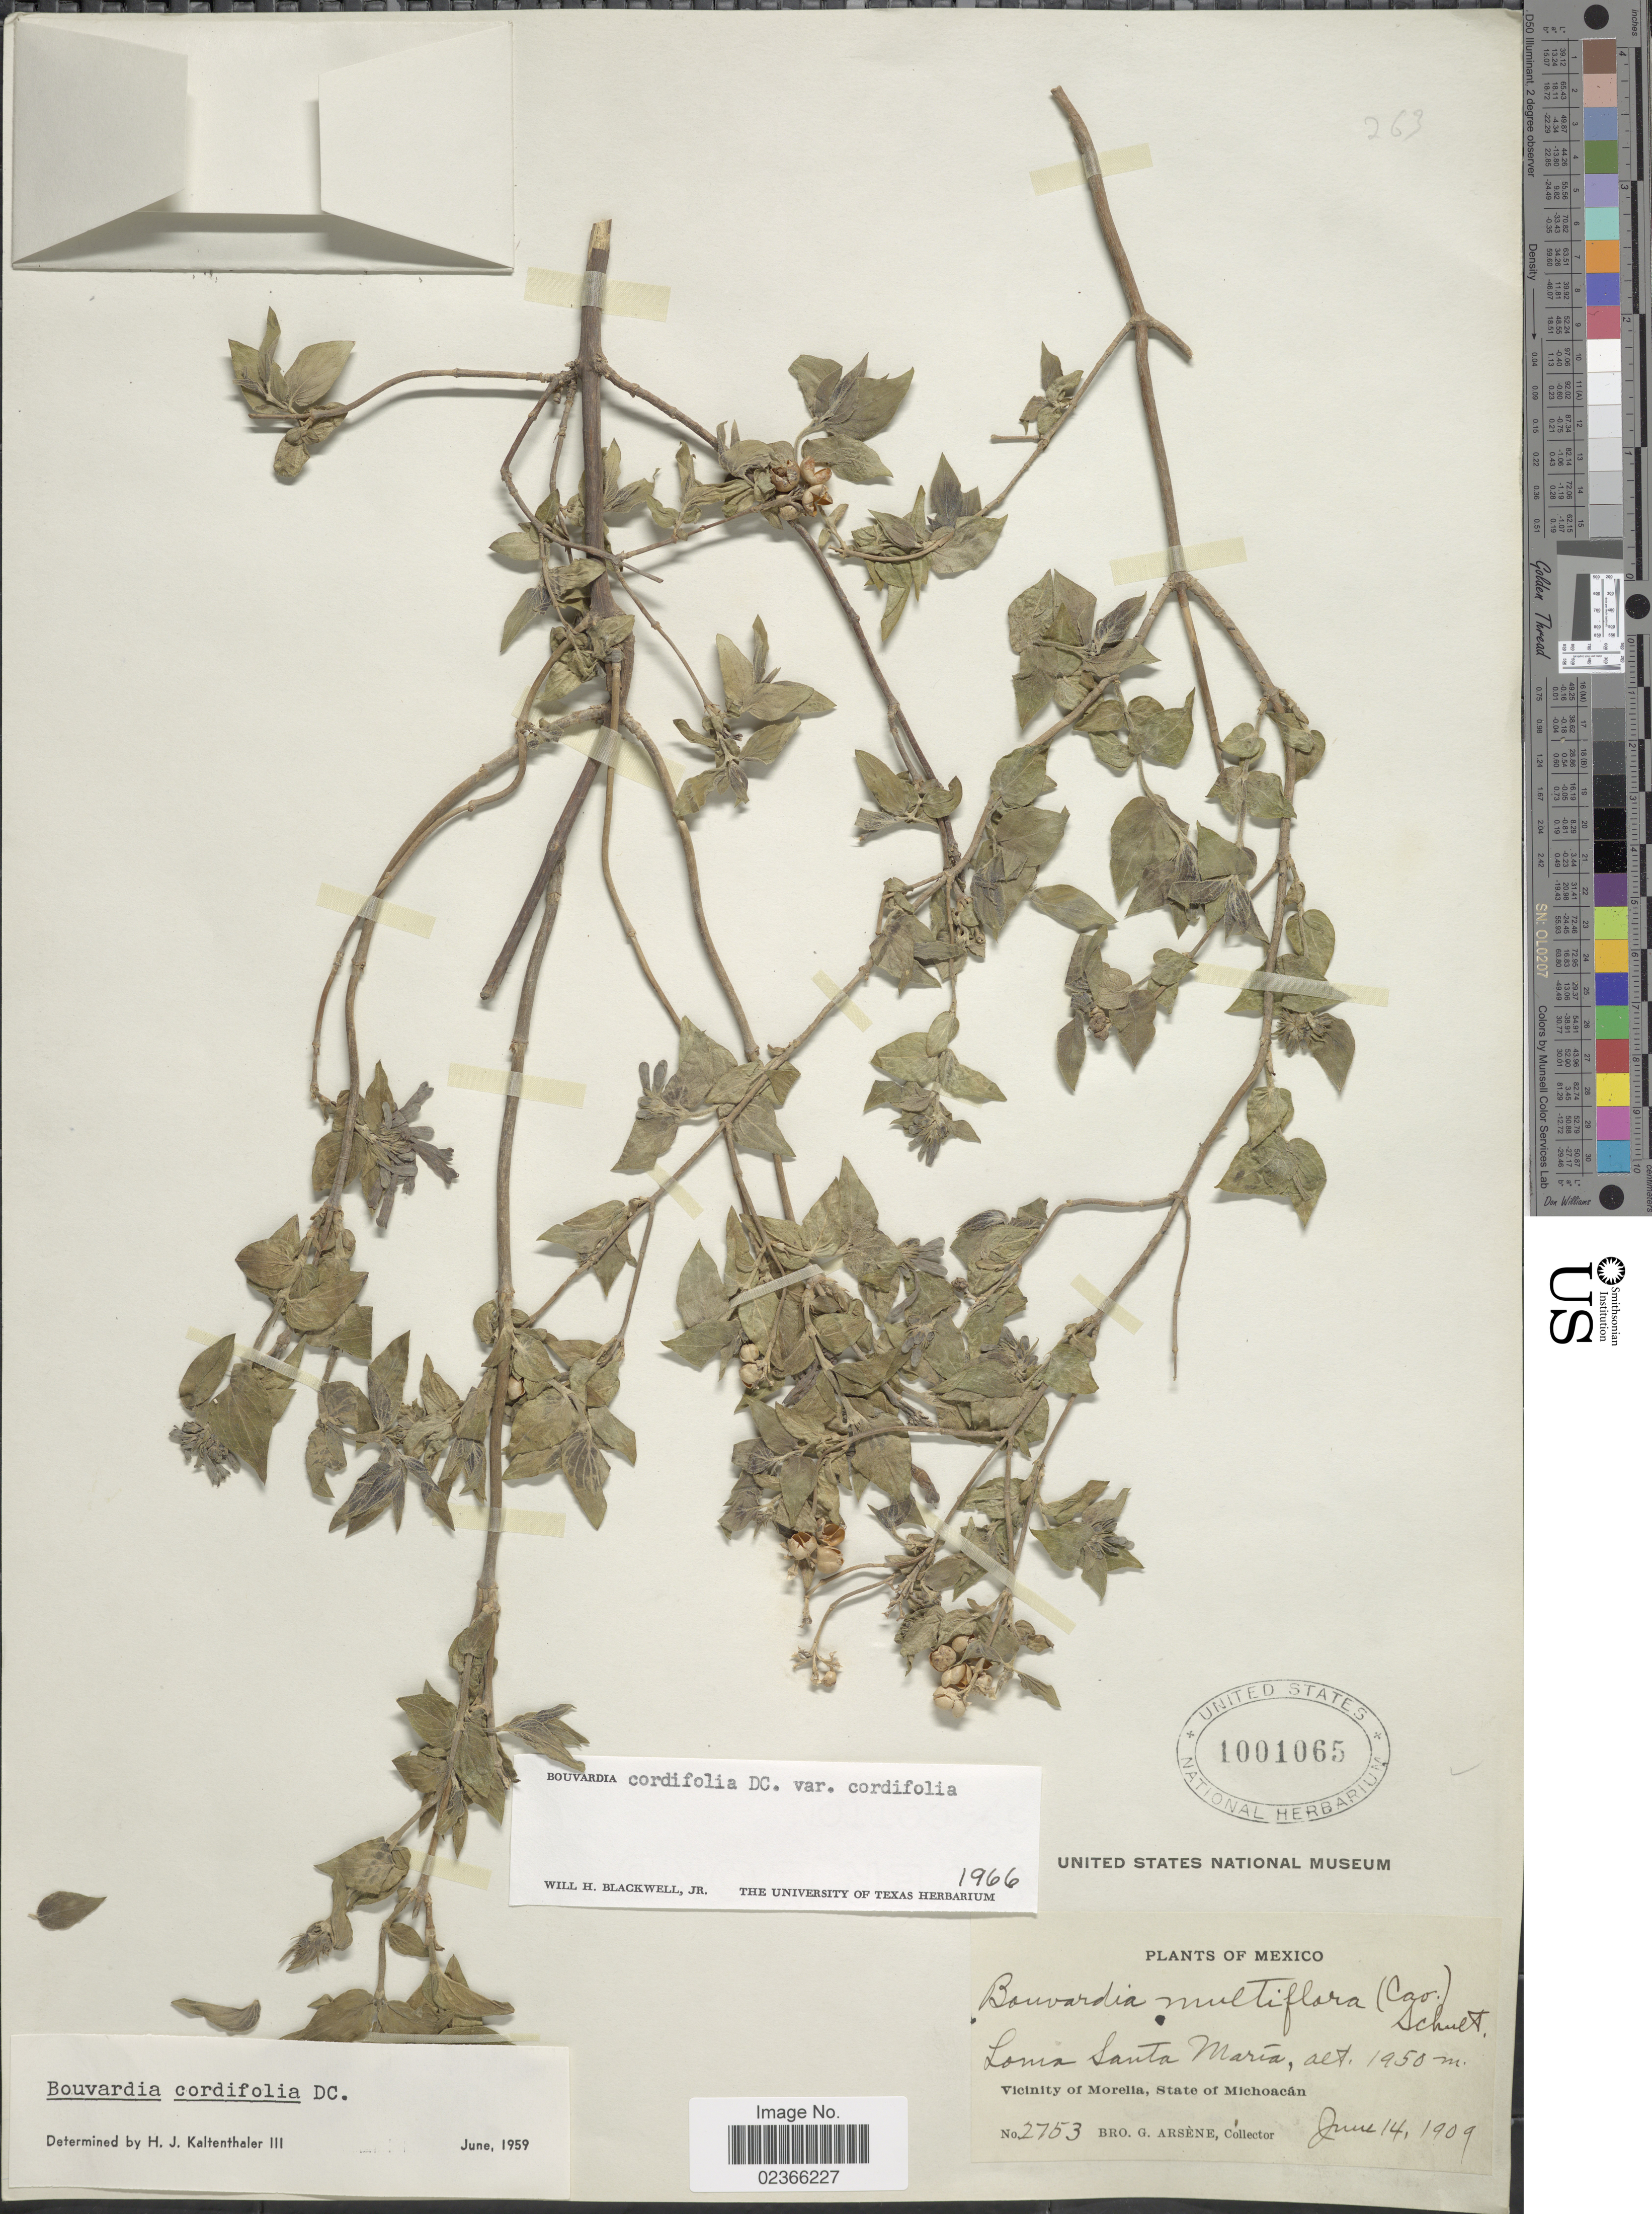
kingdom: Plantae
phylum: Tracheophyta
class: Magnoliopsida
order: Gentianales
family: Rubiaceae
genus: Bouvardia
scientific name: Bouvardia cordifolia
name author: DC.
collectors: Bro. G. Arsène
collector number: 2753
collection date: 1909-06-14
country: Mexico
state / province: Michoacán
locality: Loma Santa Maria. Vicinity of Morelia, State of Michoacan.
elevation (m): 1950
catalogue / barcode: US 1001065